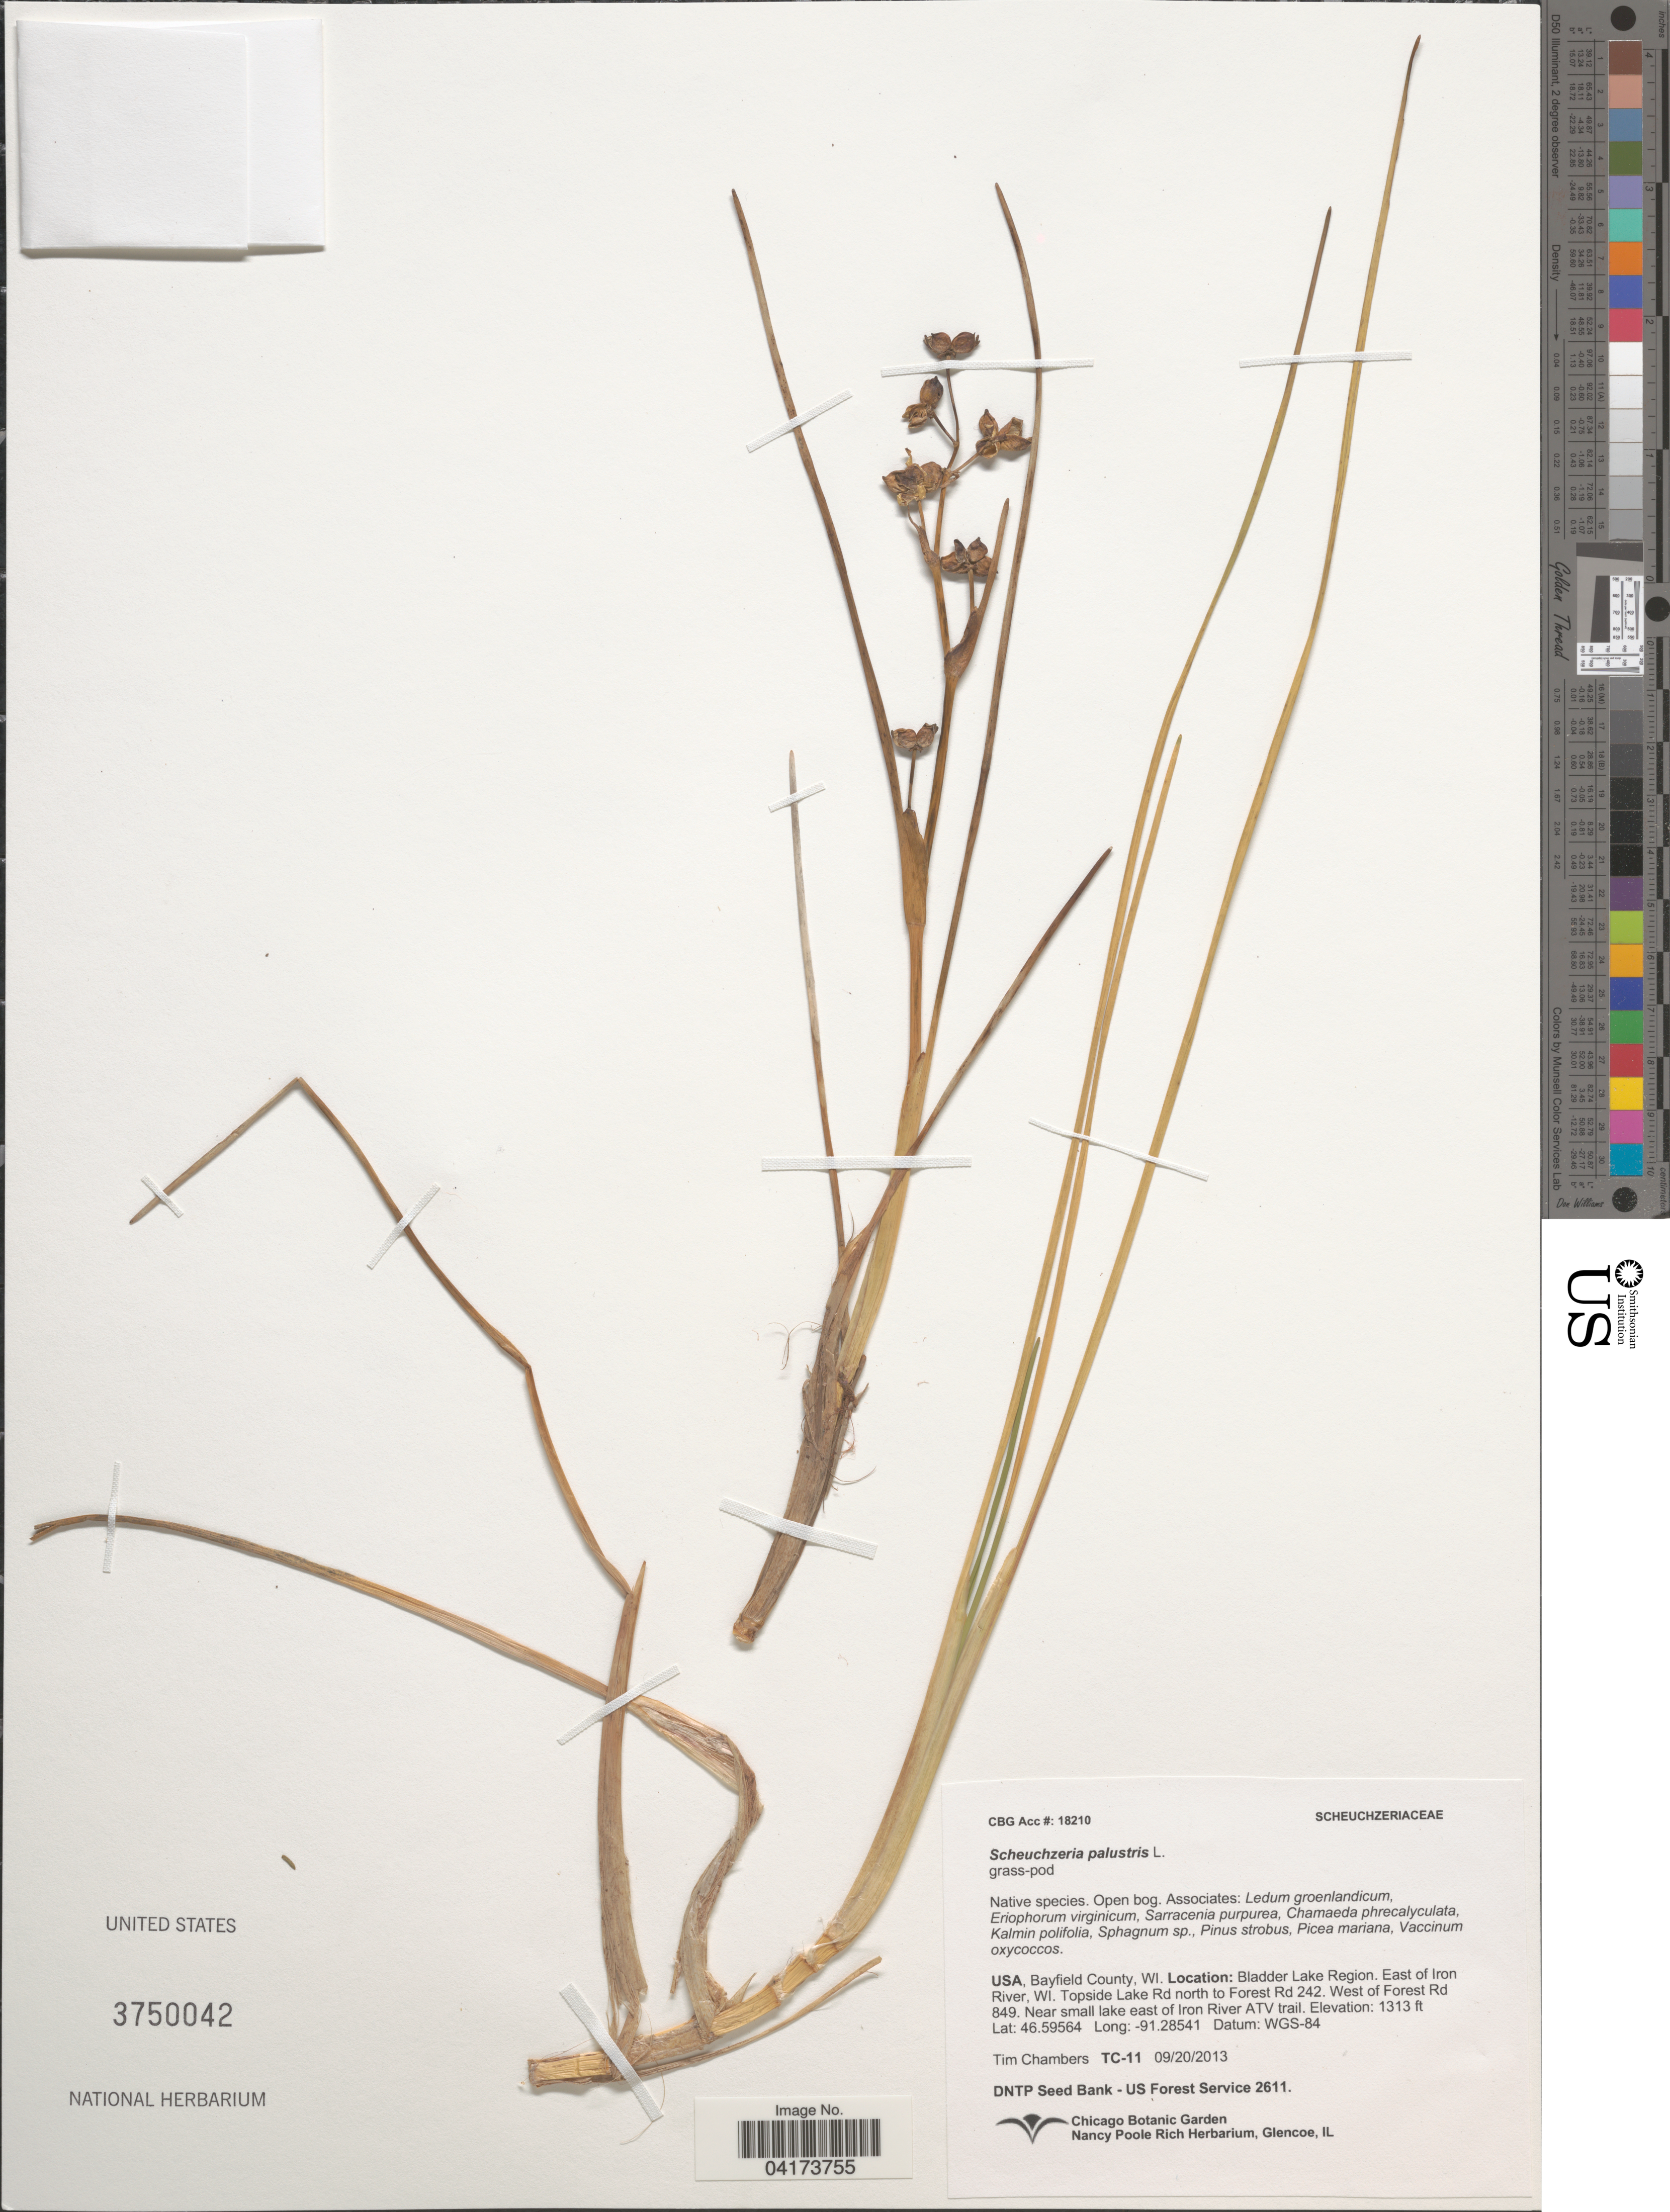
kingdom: Plantae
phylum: Tracheophyta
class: Liliopsida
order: Alismatales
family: Scheuchzeriaceae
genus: Scheuchzeria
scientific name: Scheuchzeria palustris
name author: L.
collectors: T. C. Chambers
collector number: TC-11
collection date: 2013-09-20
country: United States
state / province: Wisconsin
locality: Bayfield County. Bladder Lake Region. East of Iron River. Topside Lake Rd north to Forest Rd 242. West of Forest Rd 849. Near small lake east of Iron River ATV trail.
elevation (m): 400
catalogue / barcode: US 3750042